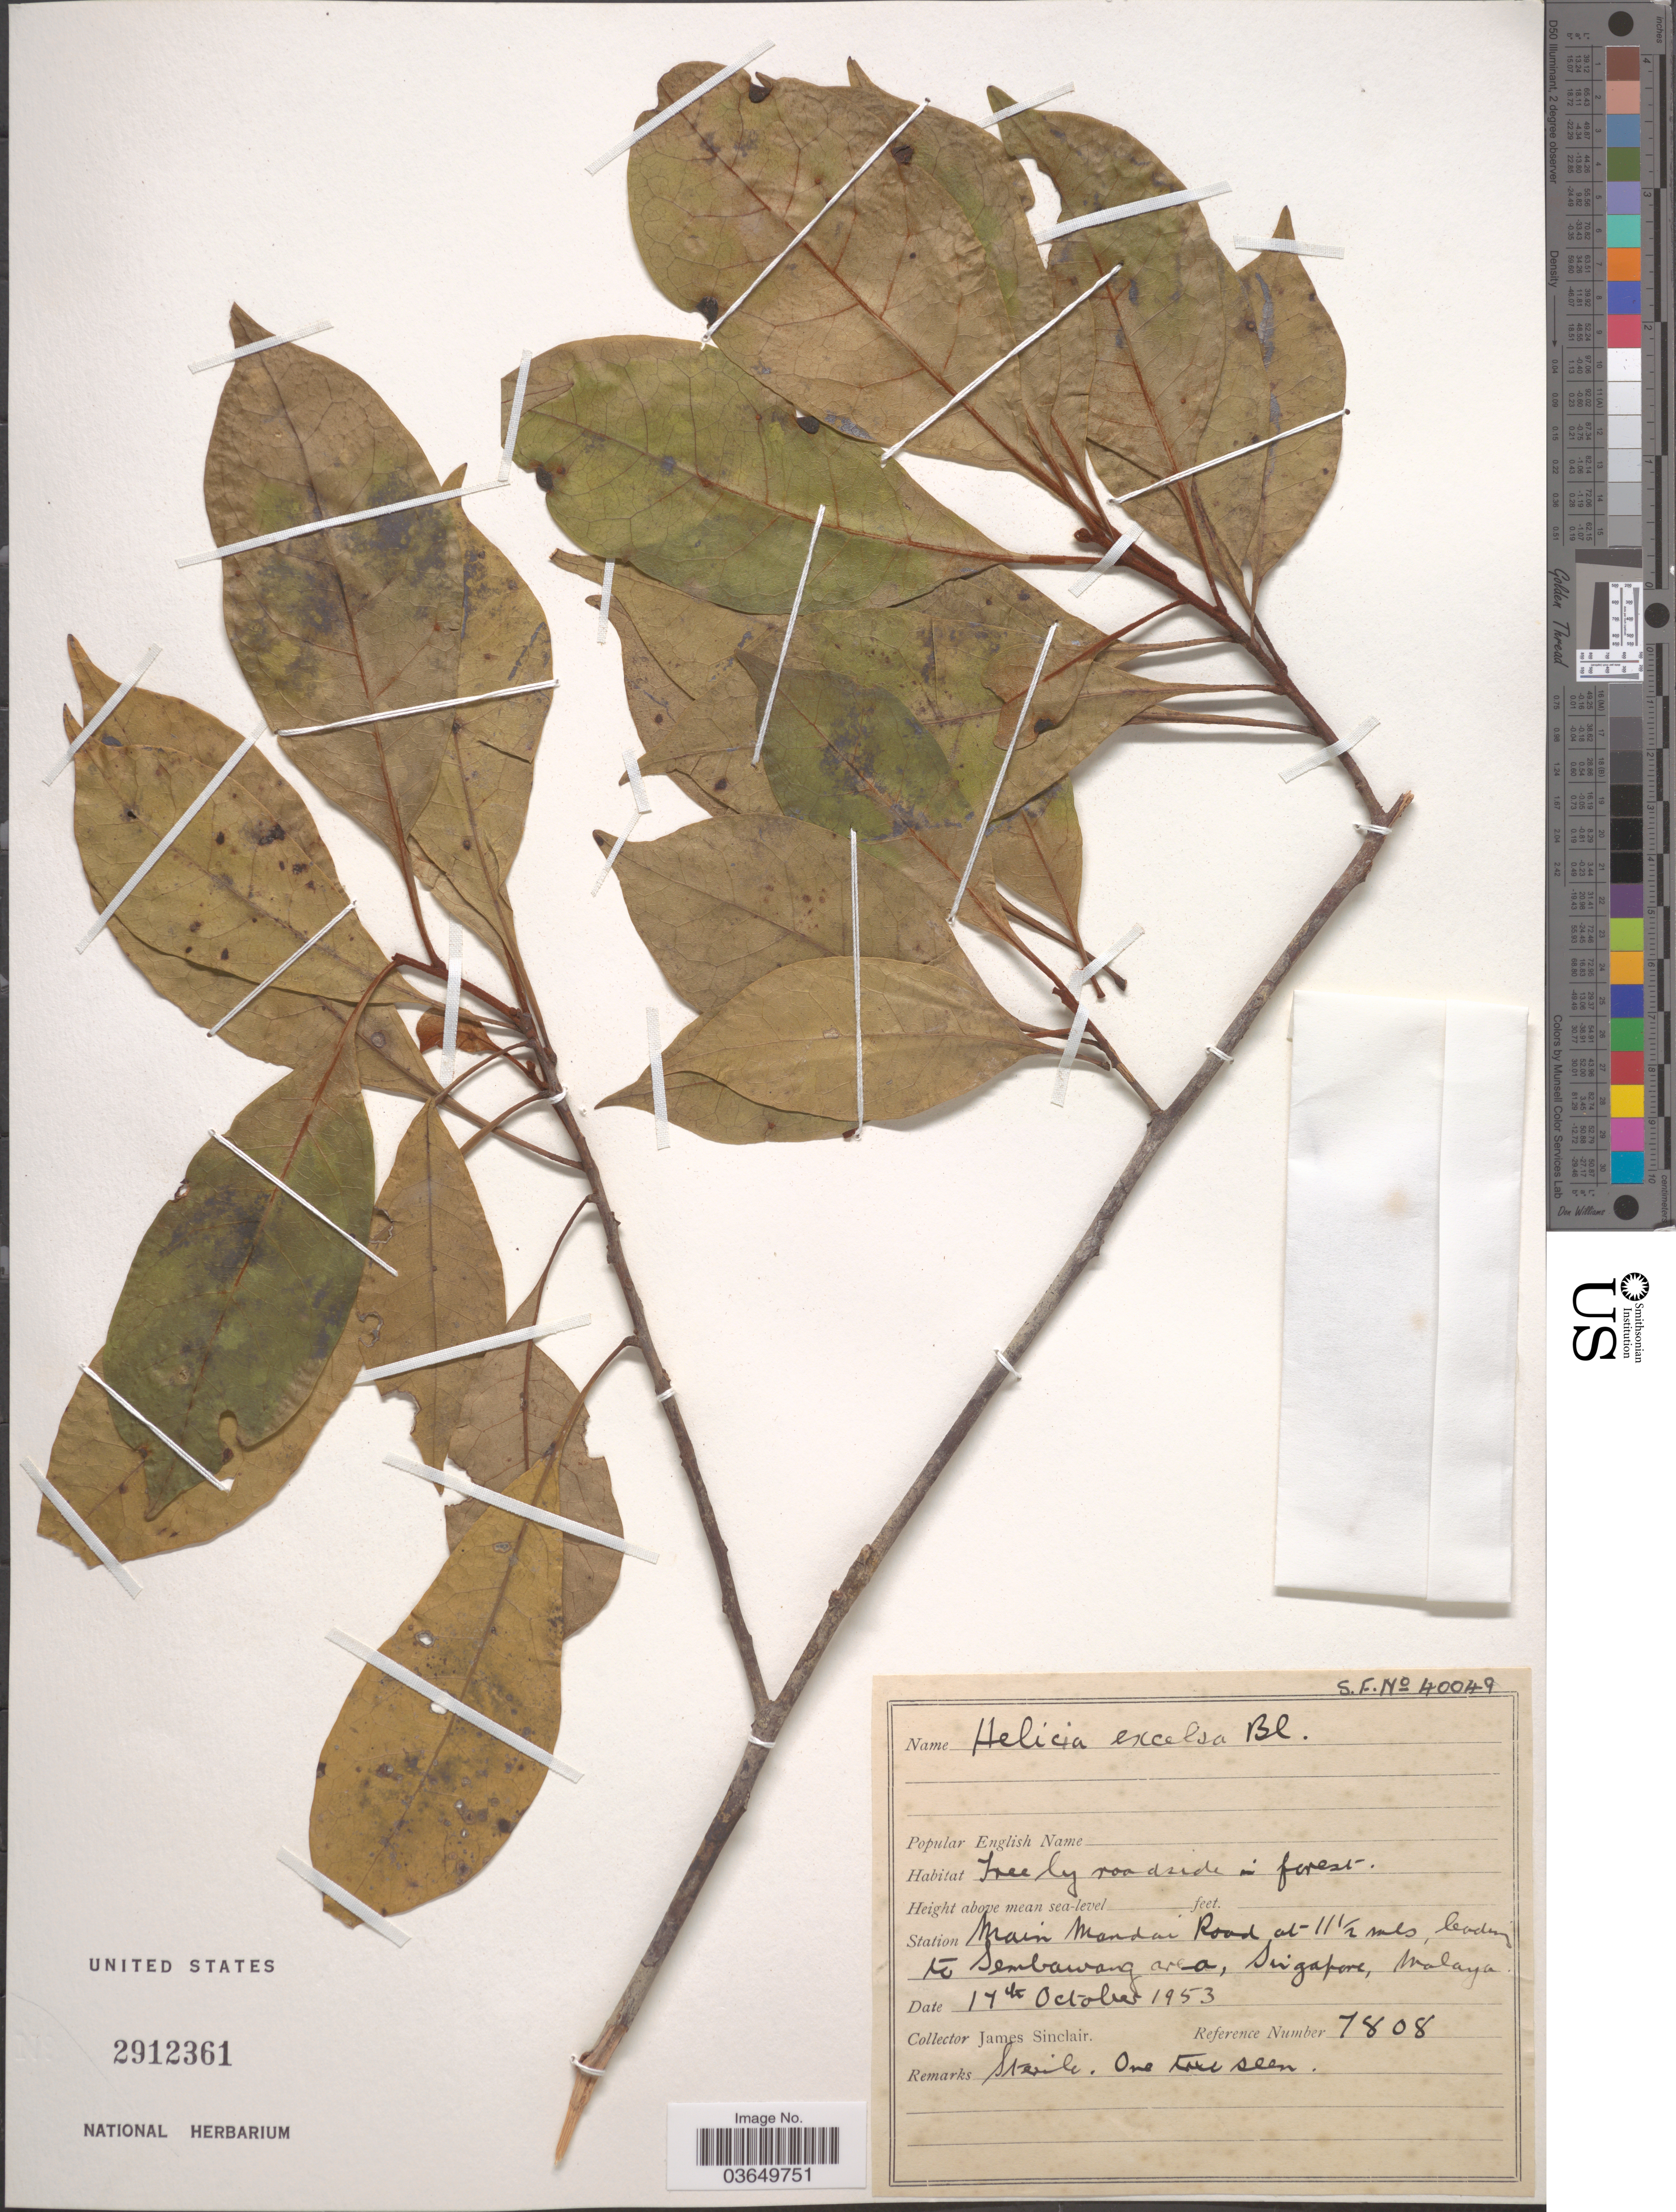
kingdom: Plantae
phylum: Tracheophyta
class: Magnoliopsida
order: Proteales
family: Proteaceae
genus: Helicia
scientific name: Helicia excelsa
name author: (Roxb.) Blume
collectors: J. Sinclair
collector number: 7808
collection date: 1953-10-17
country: Singapore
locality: Station Main Mandai Road at 11½ mls, leading to Sembawang area, Malaya.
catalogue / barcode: US 2912361